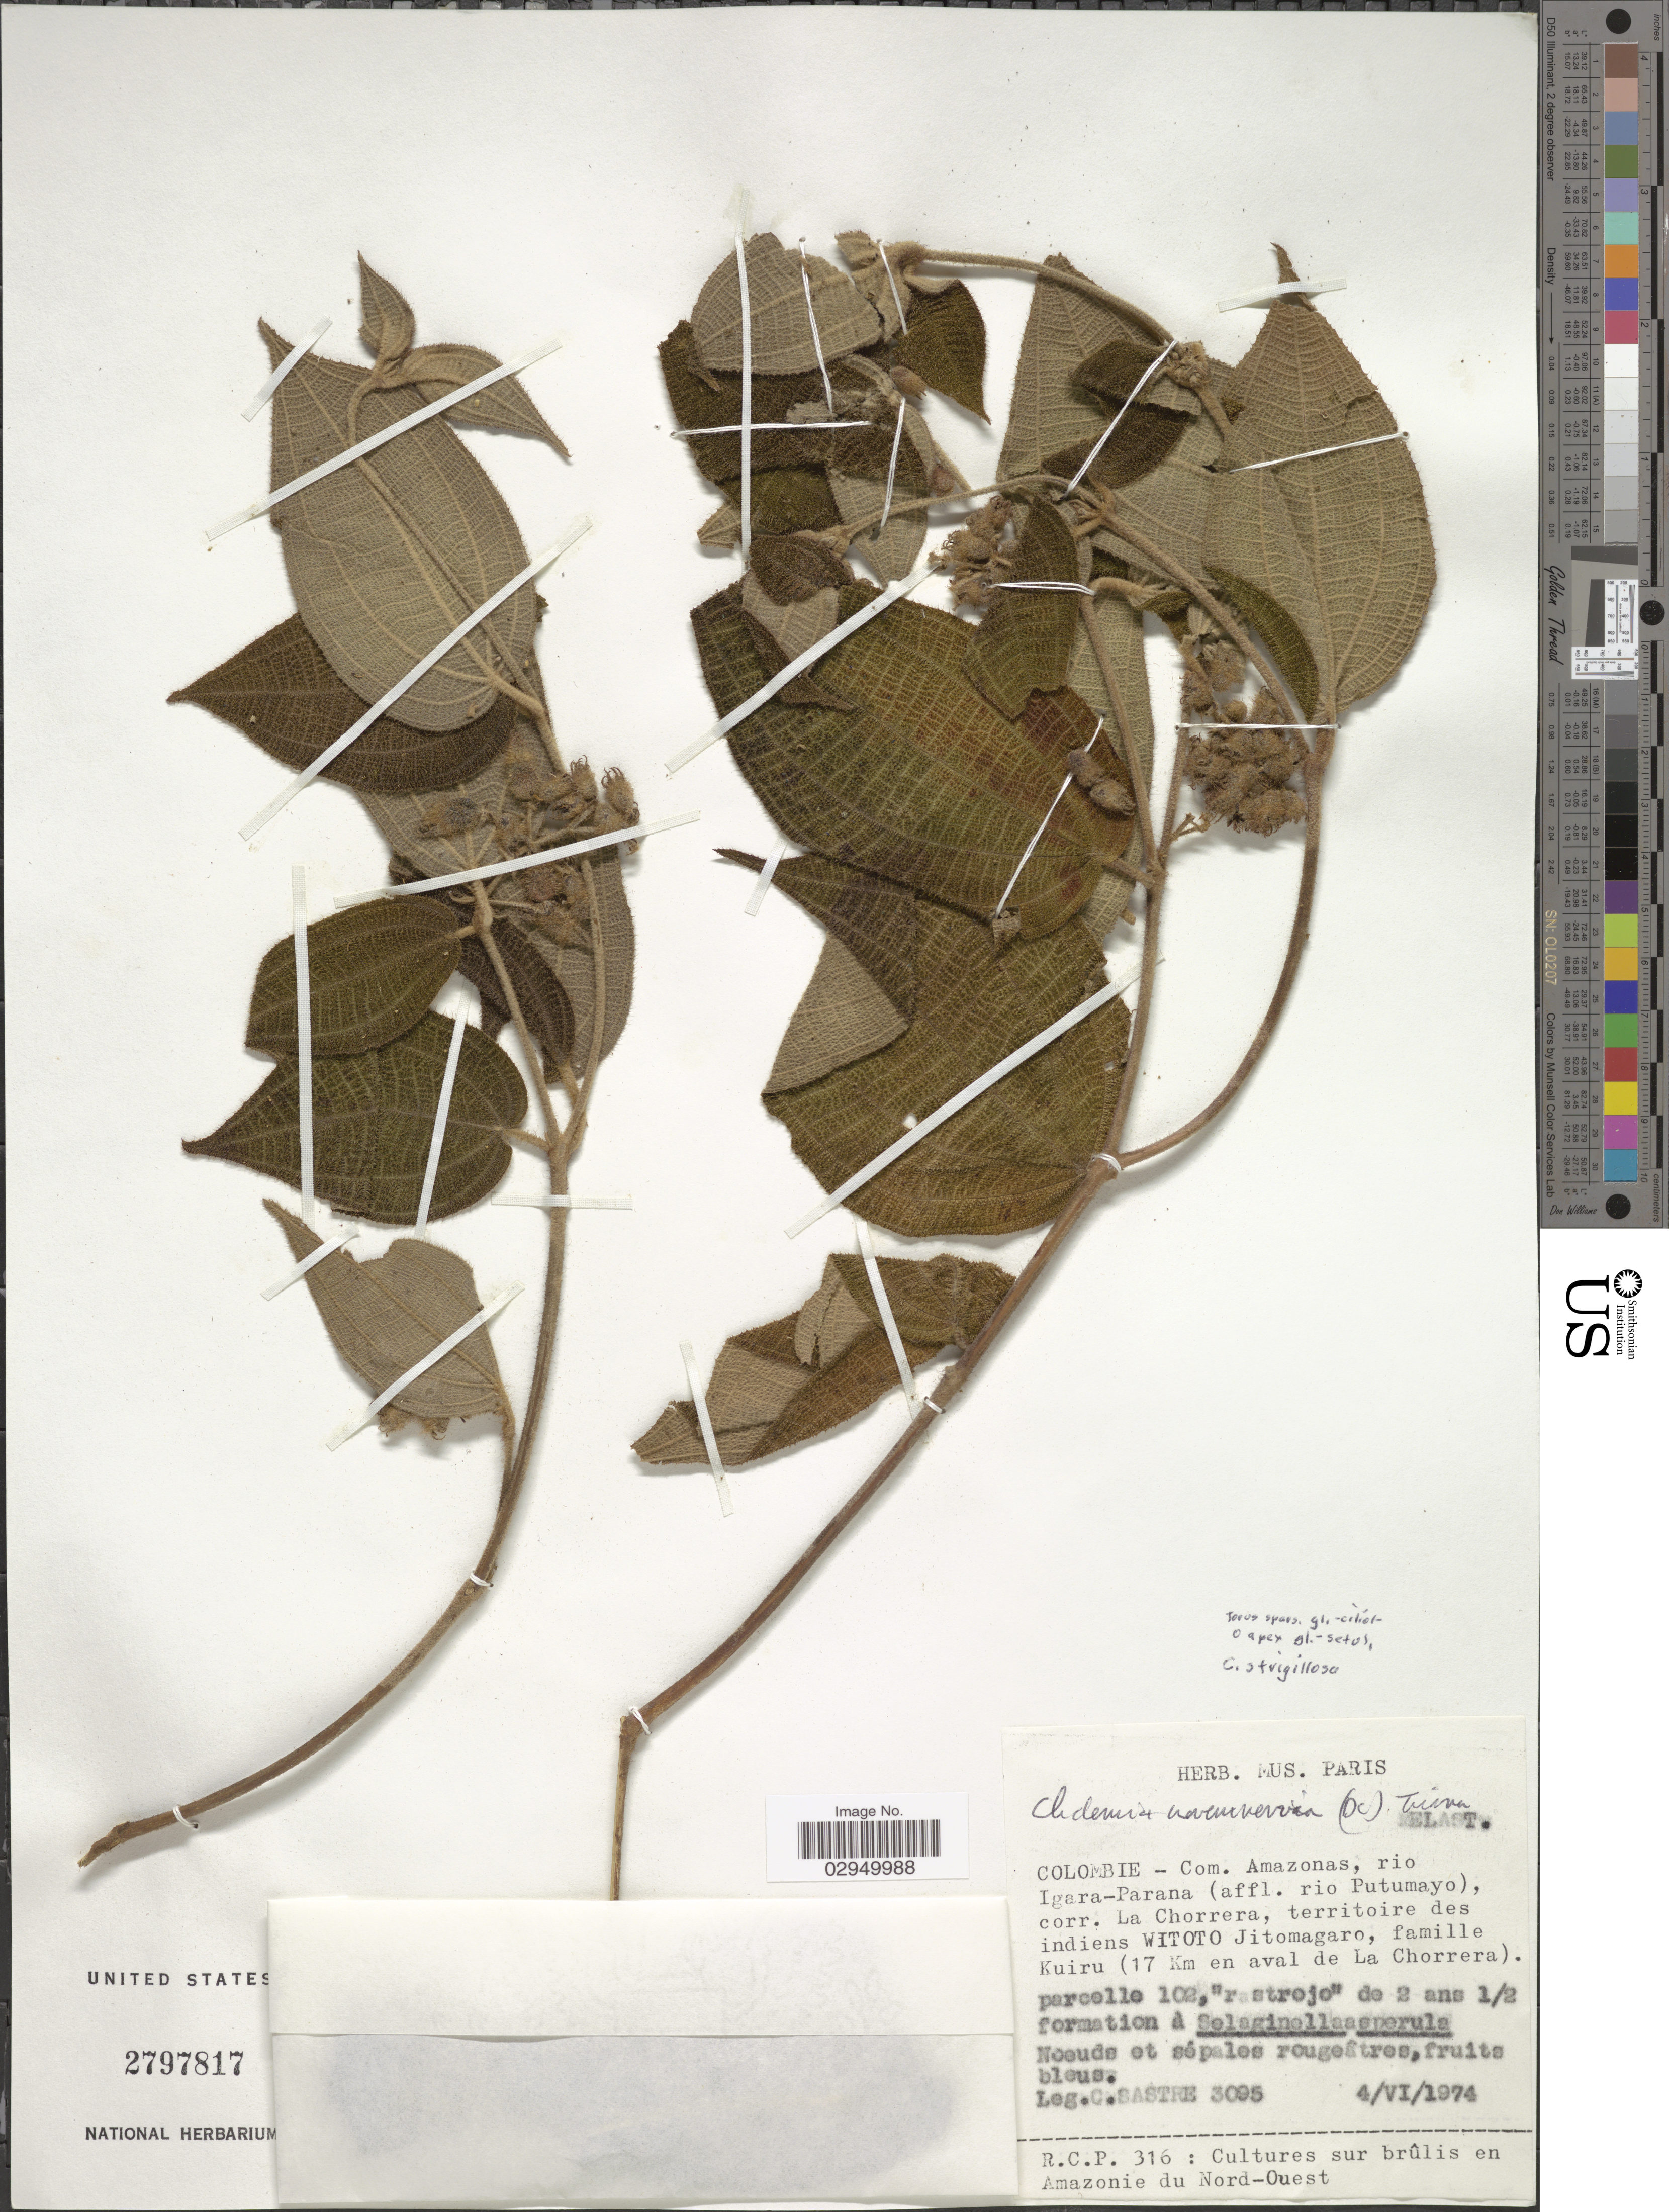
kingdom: Plantae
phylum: Tracheophyta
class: Magnoliopsida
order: Myrtales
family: Melastomataceae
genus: Clidemia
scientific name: Clidemia strigillosa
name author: (Sw.) DC.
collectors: C. Sastre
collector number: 3095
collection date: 1974-06-04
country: Colombia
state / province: Amazônas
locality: Com. Amazonas, rio Igara-Parana (affl. rio Putumayo), corr. La Chorrera, territoire des indiends WITOTO Jitomagaro, famille Kuiru (17 Km en aval de La Chorrera).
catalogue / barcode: US 2797817